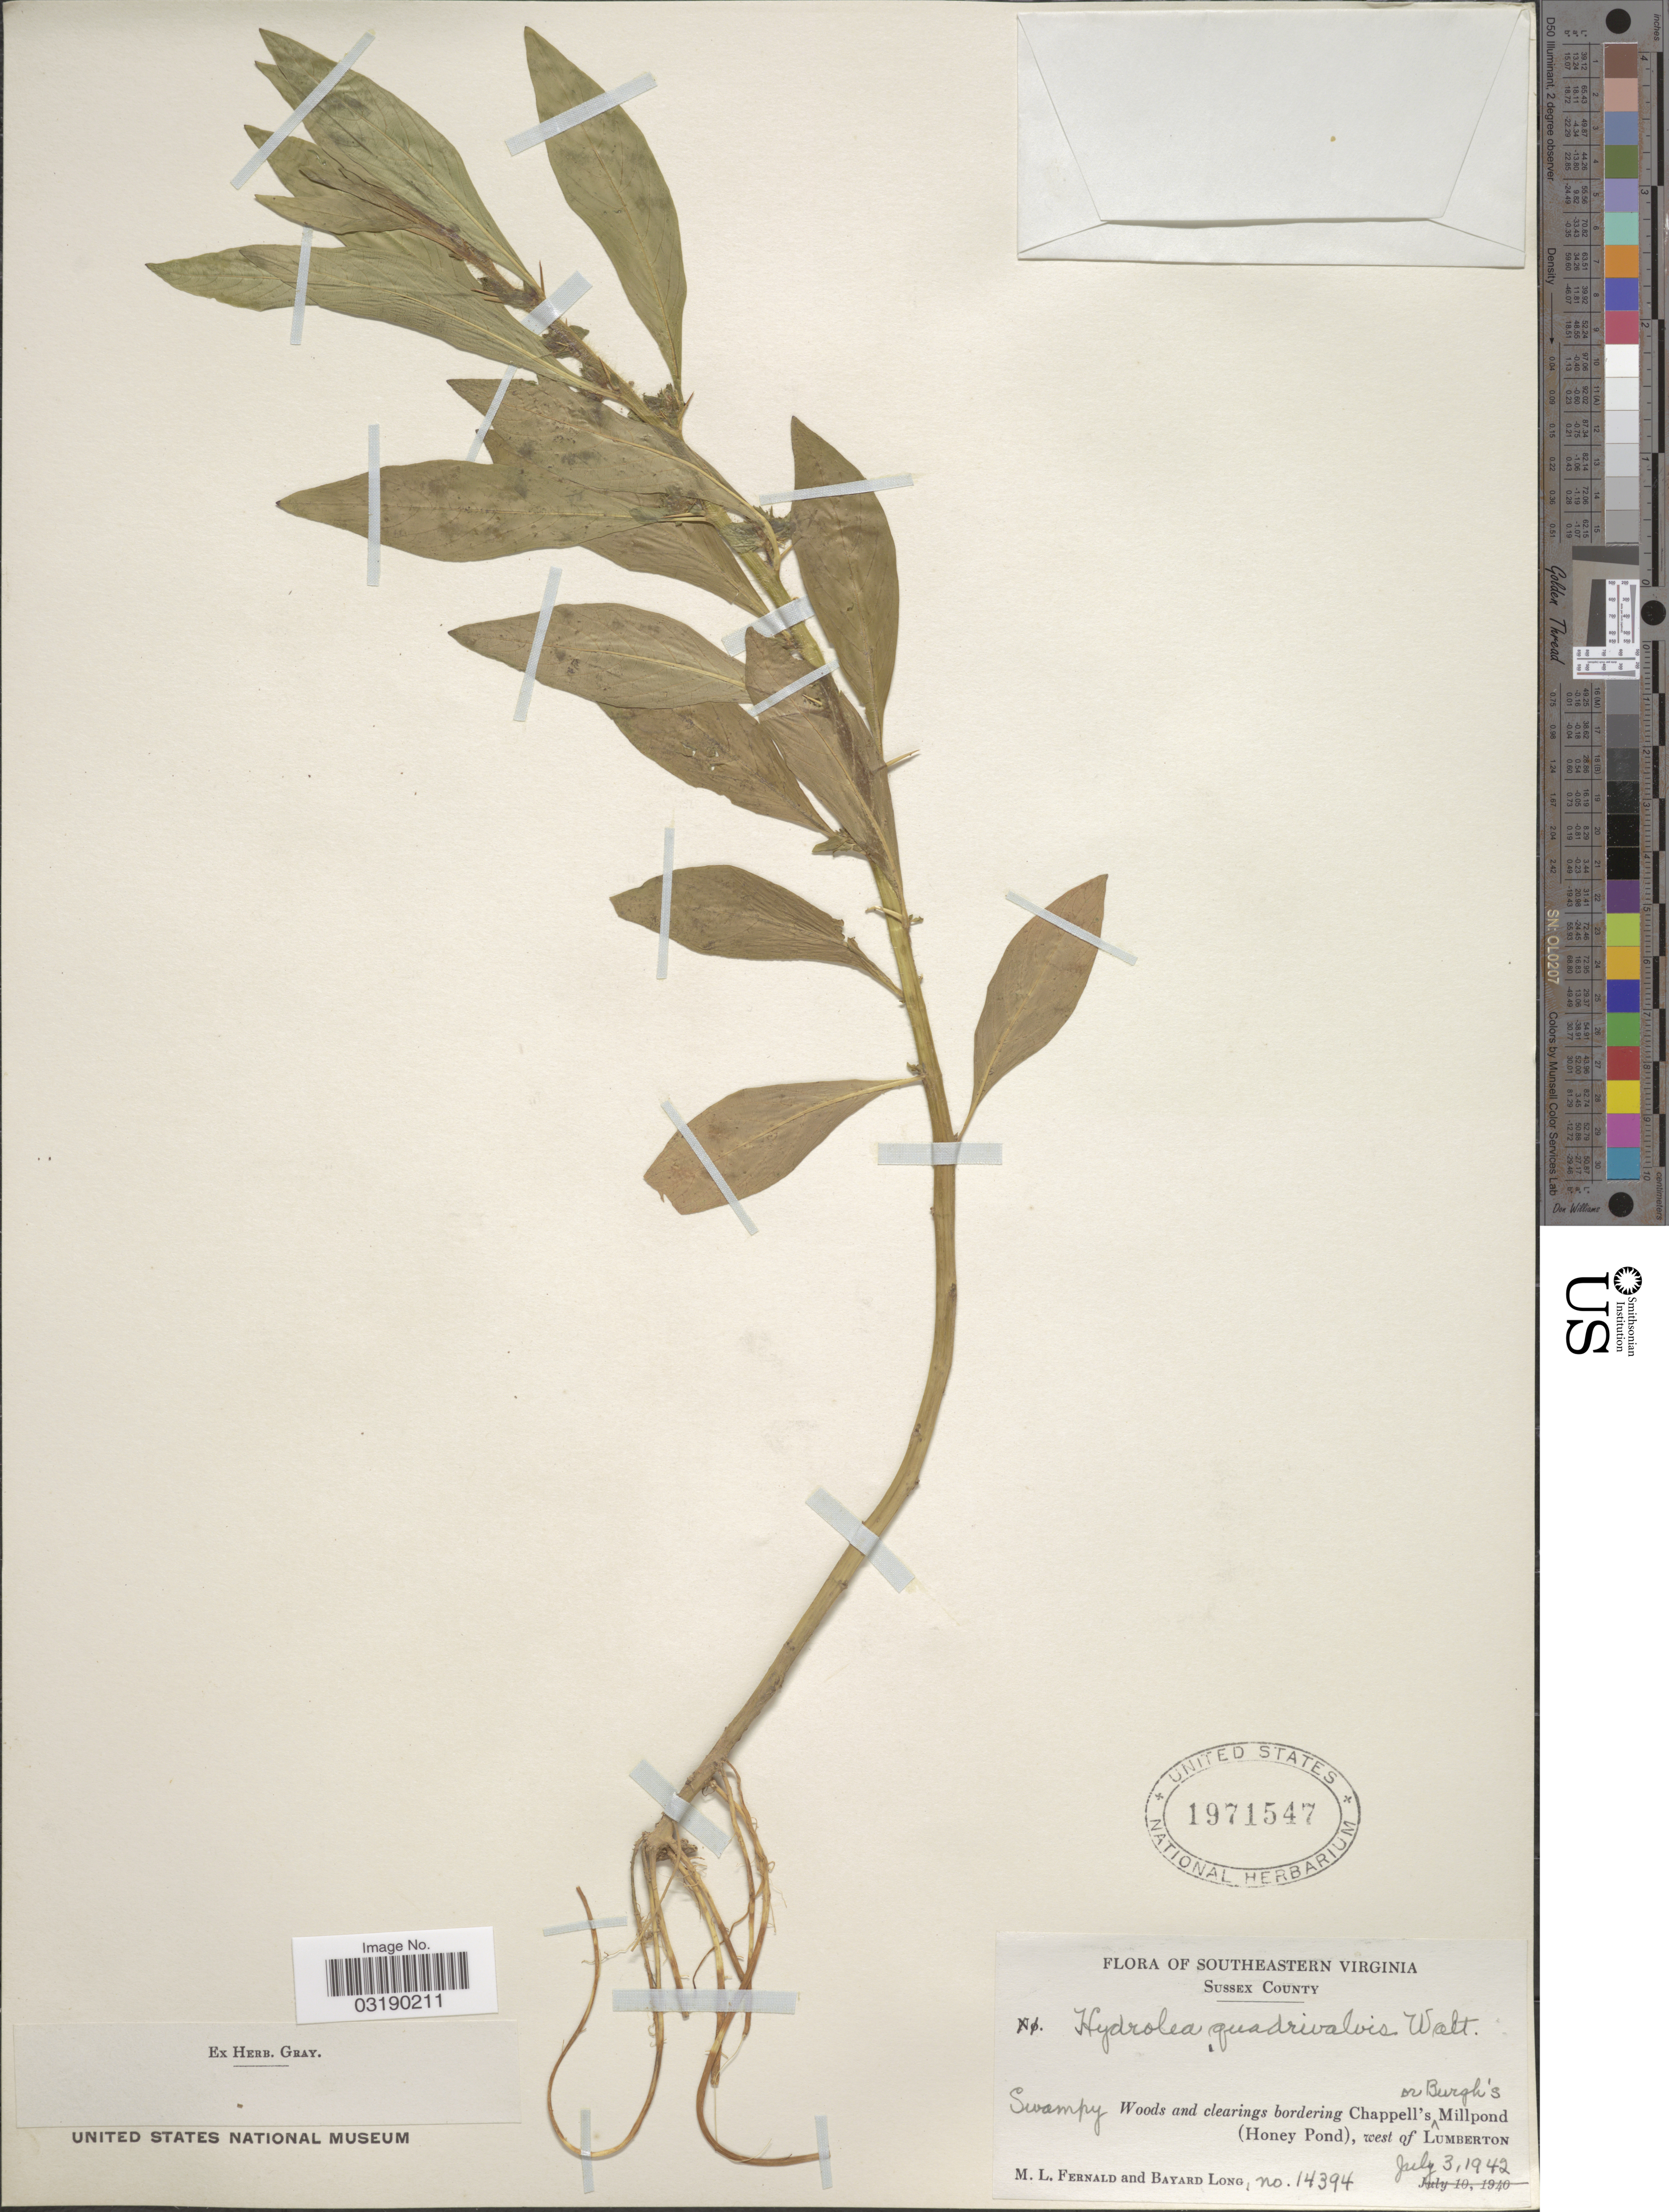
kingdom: Plantae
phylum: Tracheophyta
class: Magnoliopsida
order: Solanales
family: Hydroleaceae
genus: Hydrolea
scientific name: Hydrolea quadrivalvis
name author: Walter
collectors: M. L. Fernald & B. H. Long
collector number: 14394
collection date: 1942-07-03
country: United States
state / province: Virginia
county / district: Sussex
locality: Southeastern Virginia. Sussex County. Swampy Woods and clearings bordering Chappell's or Burgh's Millpond (Honey Pond), west of Lumberton.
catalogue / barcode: US 1971547